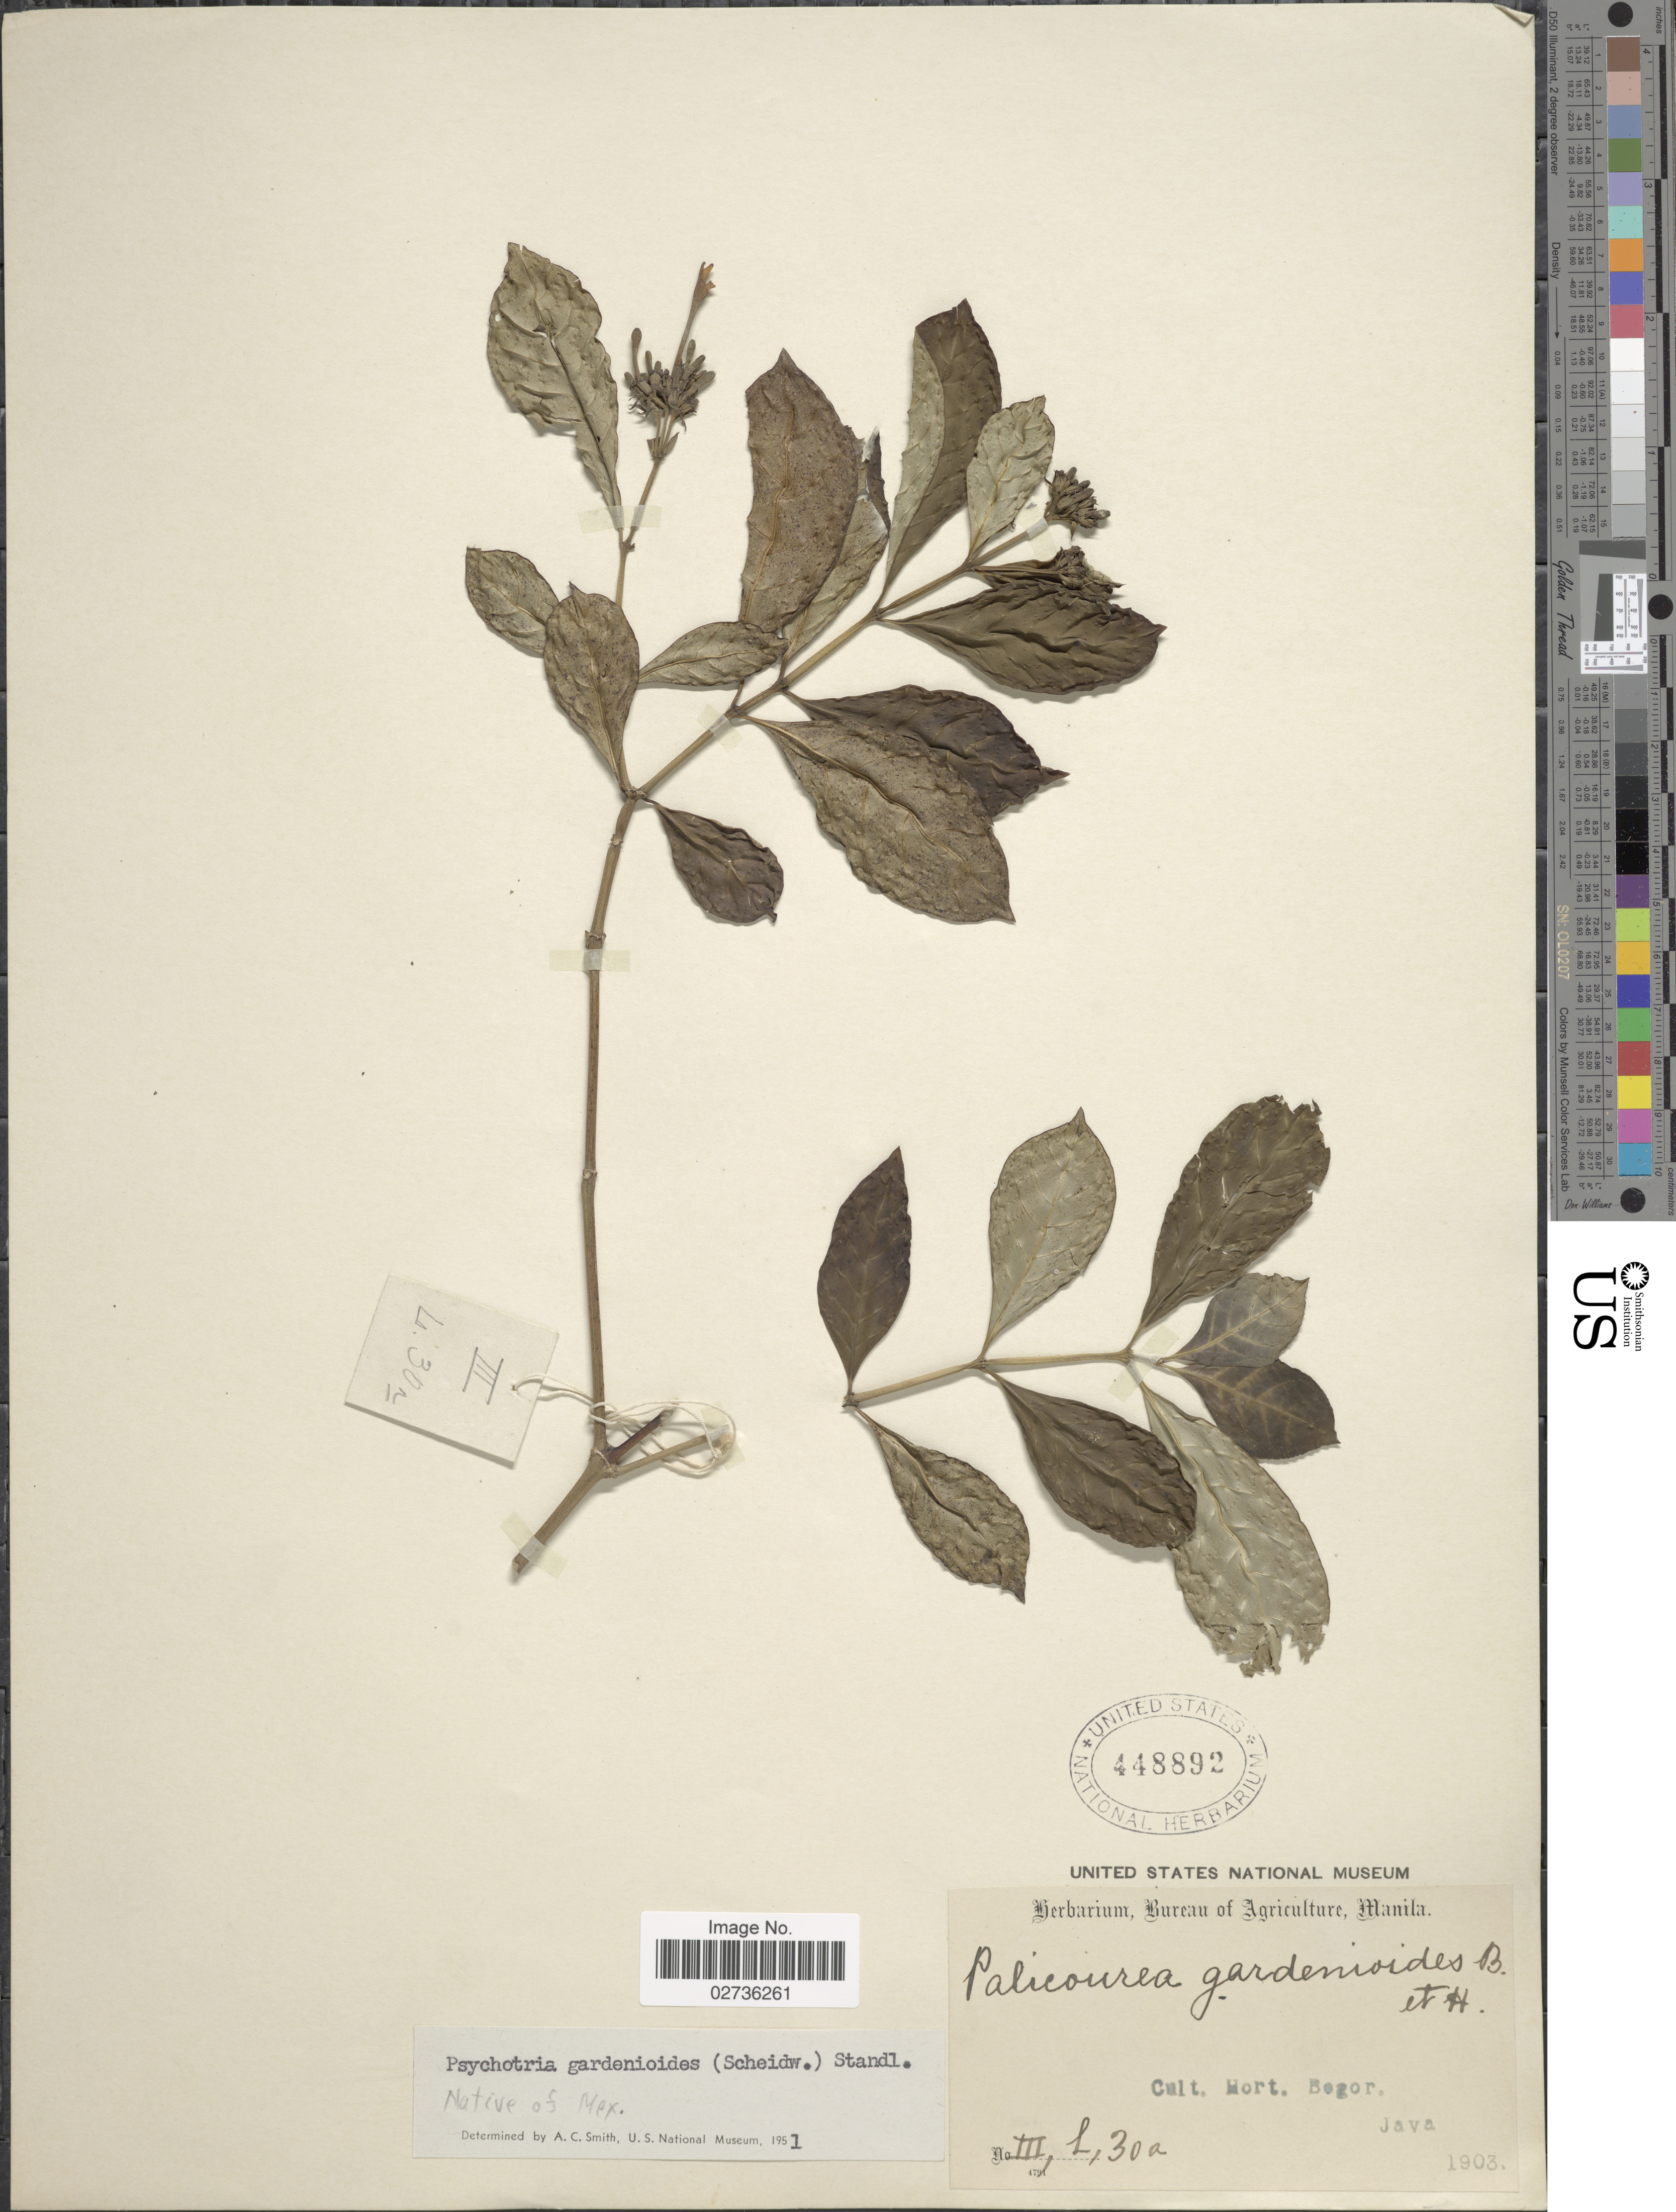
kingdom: Plantae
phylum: Tracheophyta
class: Magnoliopsida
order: Gentianales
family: Rubiaceae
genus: Psychotria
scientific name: Psychotria gardenioides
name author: (Scheidw.) Standl.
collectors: ex Herb. Bur. Agric. Manila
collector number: III, L,30a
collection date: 1903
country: Indonesia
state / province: Java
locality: Hort. Bogor.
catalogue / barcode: US 448892